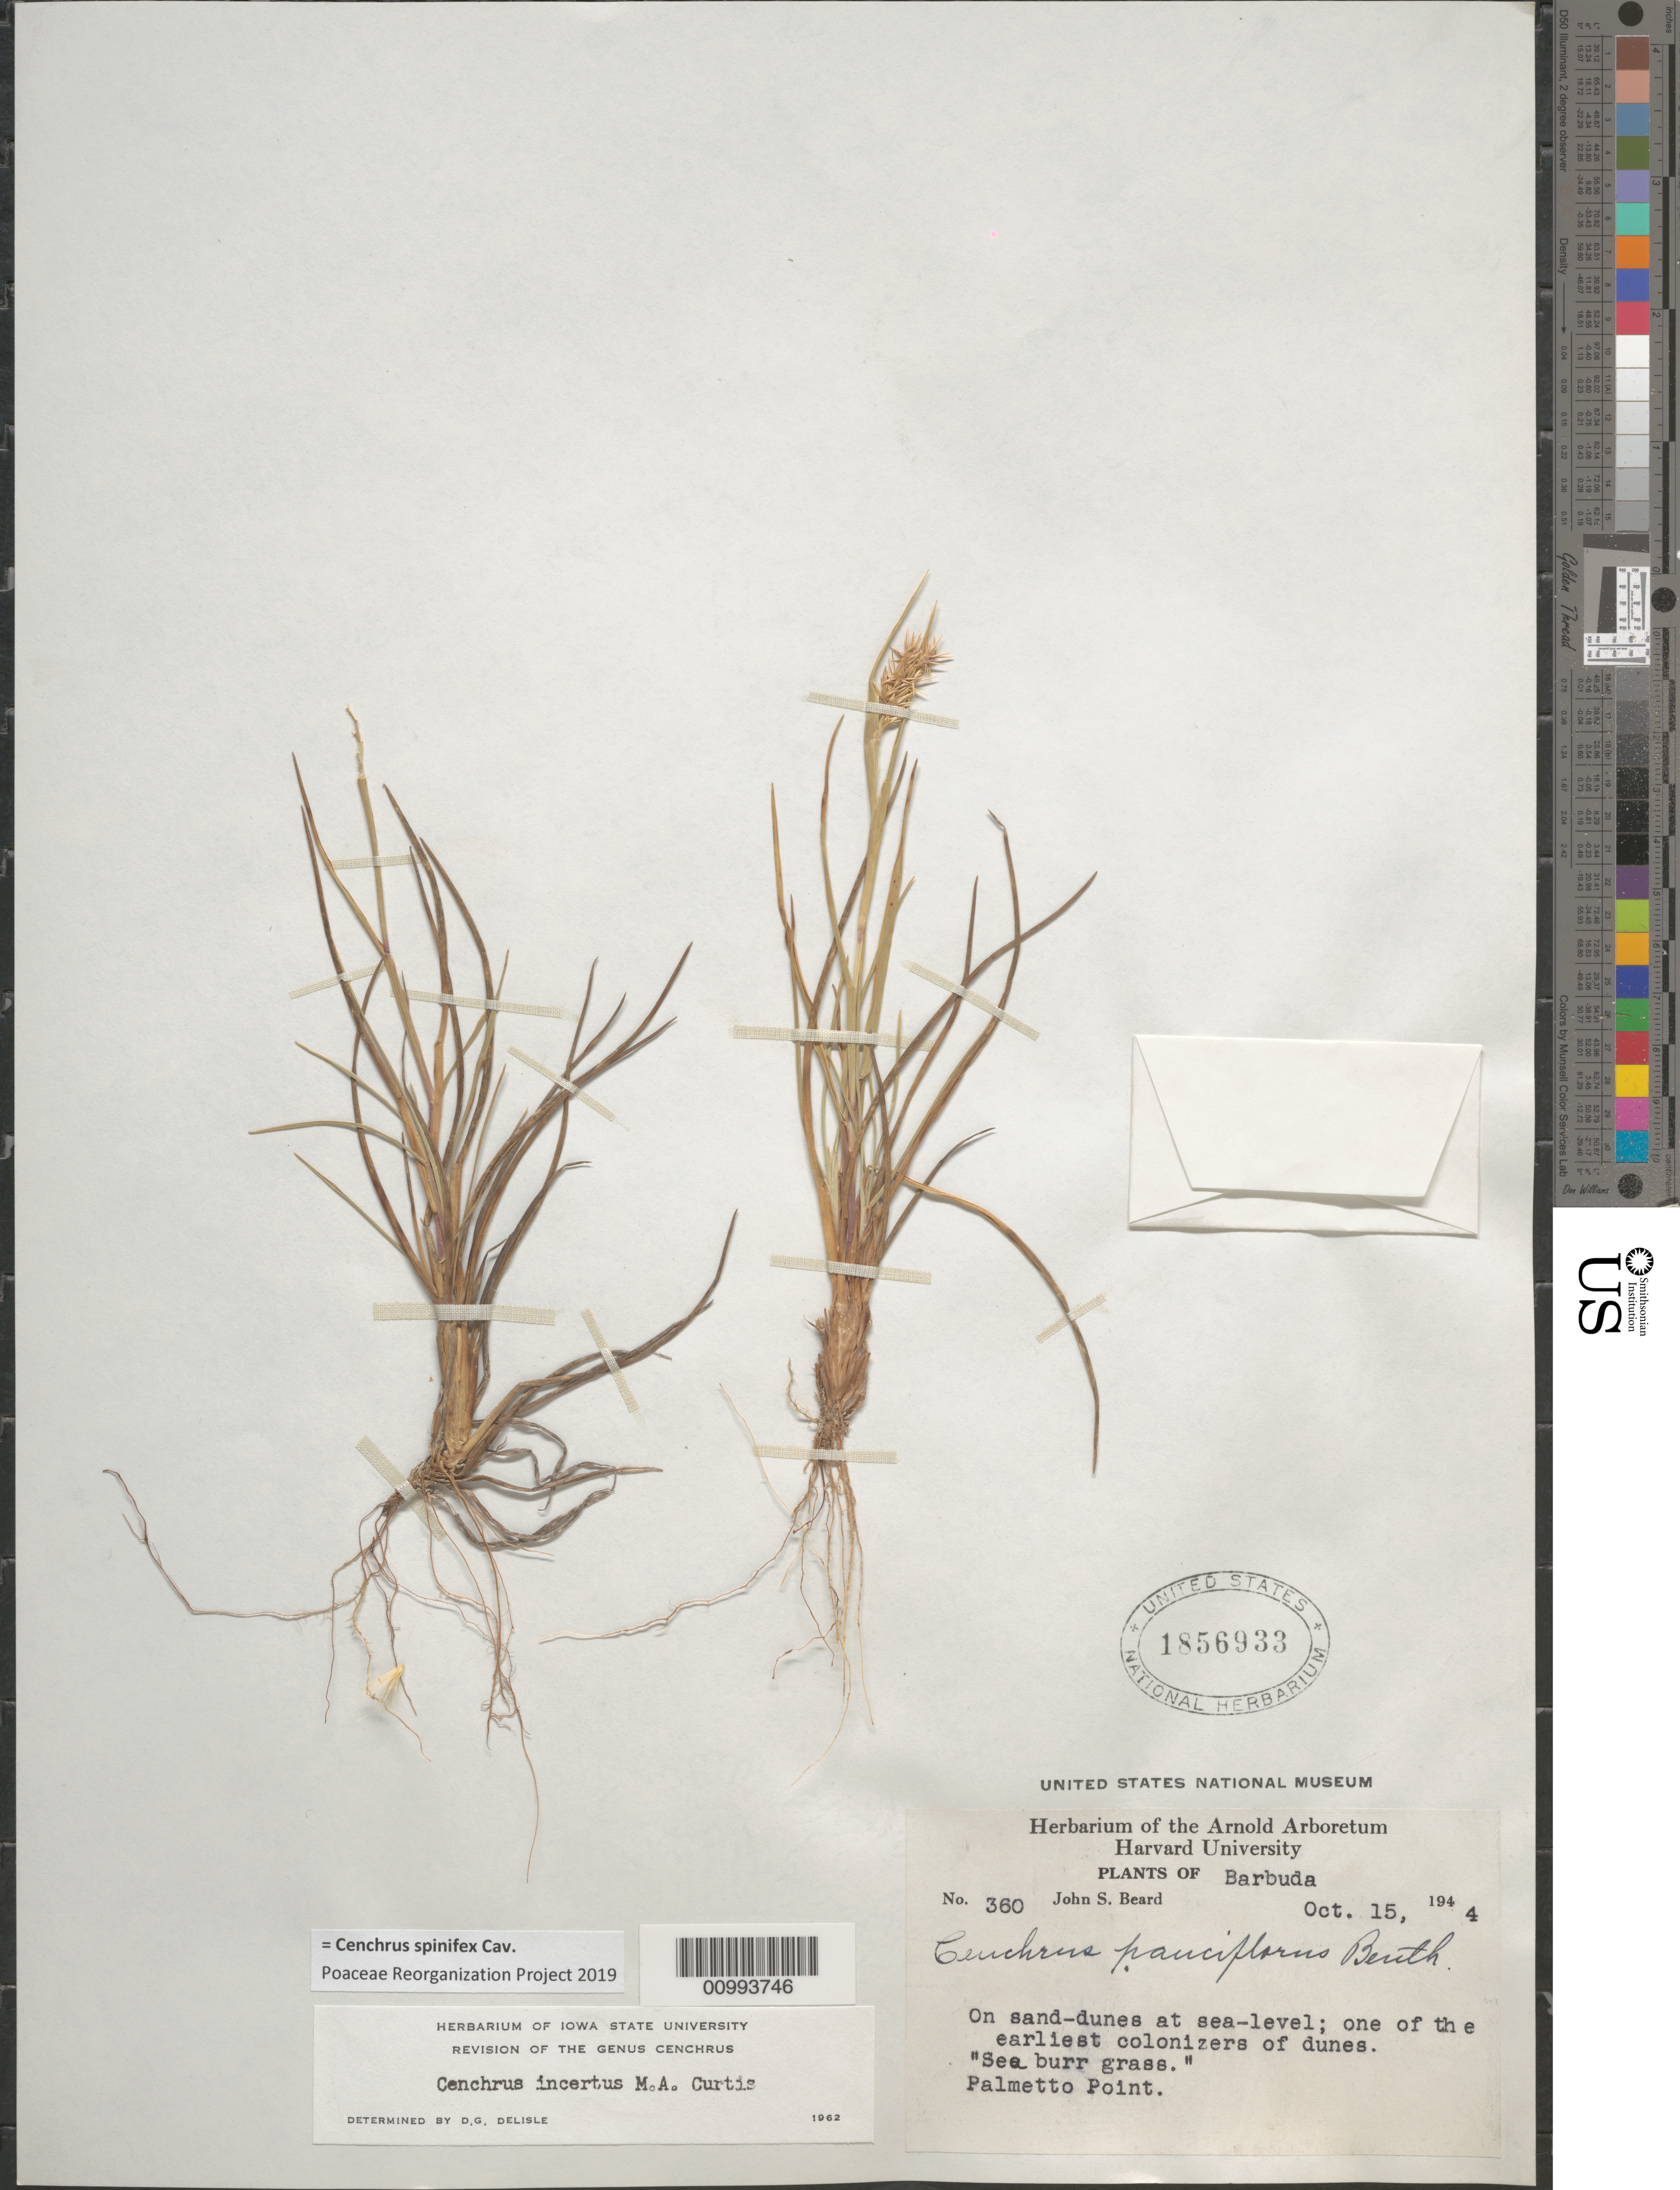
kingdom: Plantae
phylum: Tracheophyta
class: Liliopsida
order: Poales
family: Poaceae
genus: Cenchrus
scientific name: Cenchrus spinifex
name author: Cav.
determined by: Poaceae Reorganization Project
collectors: J. Beard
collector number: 360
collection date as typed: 15 Oct 1944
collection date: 1944-10-15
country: Antigua and Barbuda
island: Barbuda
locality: Palmetto Point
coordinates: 0 N, 0 E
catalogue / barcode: US 1856933